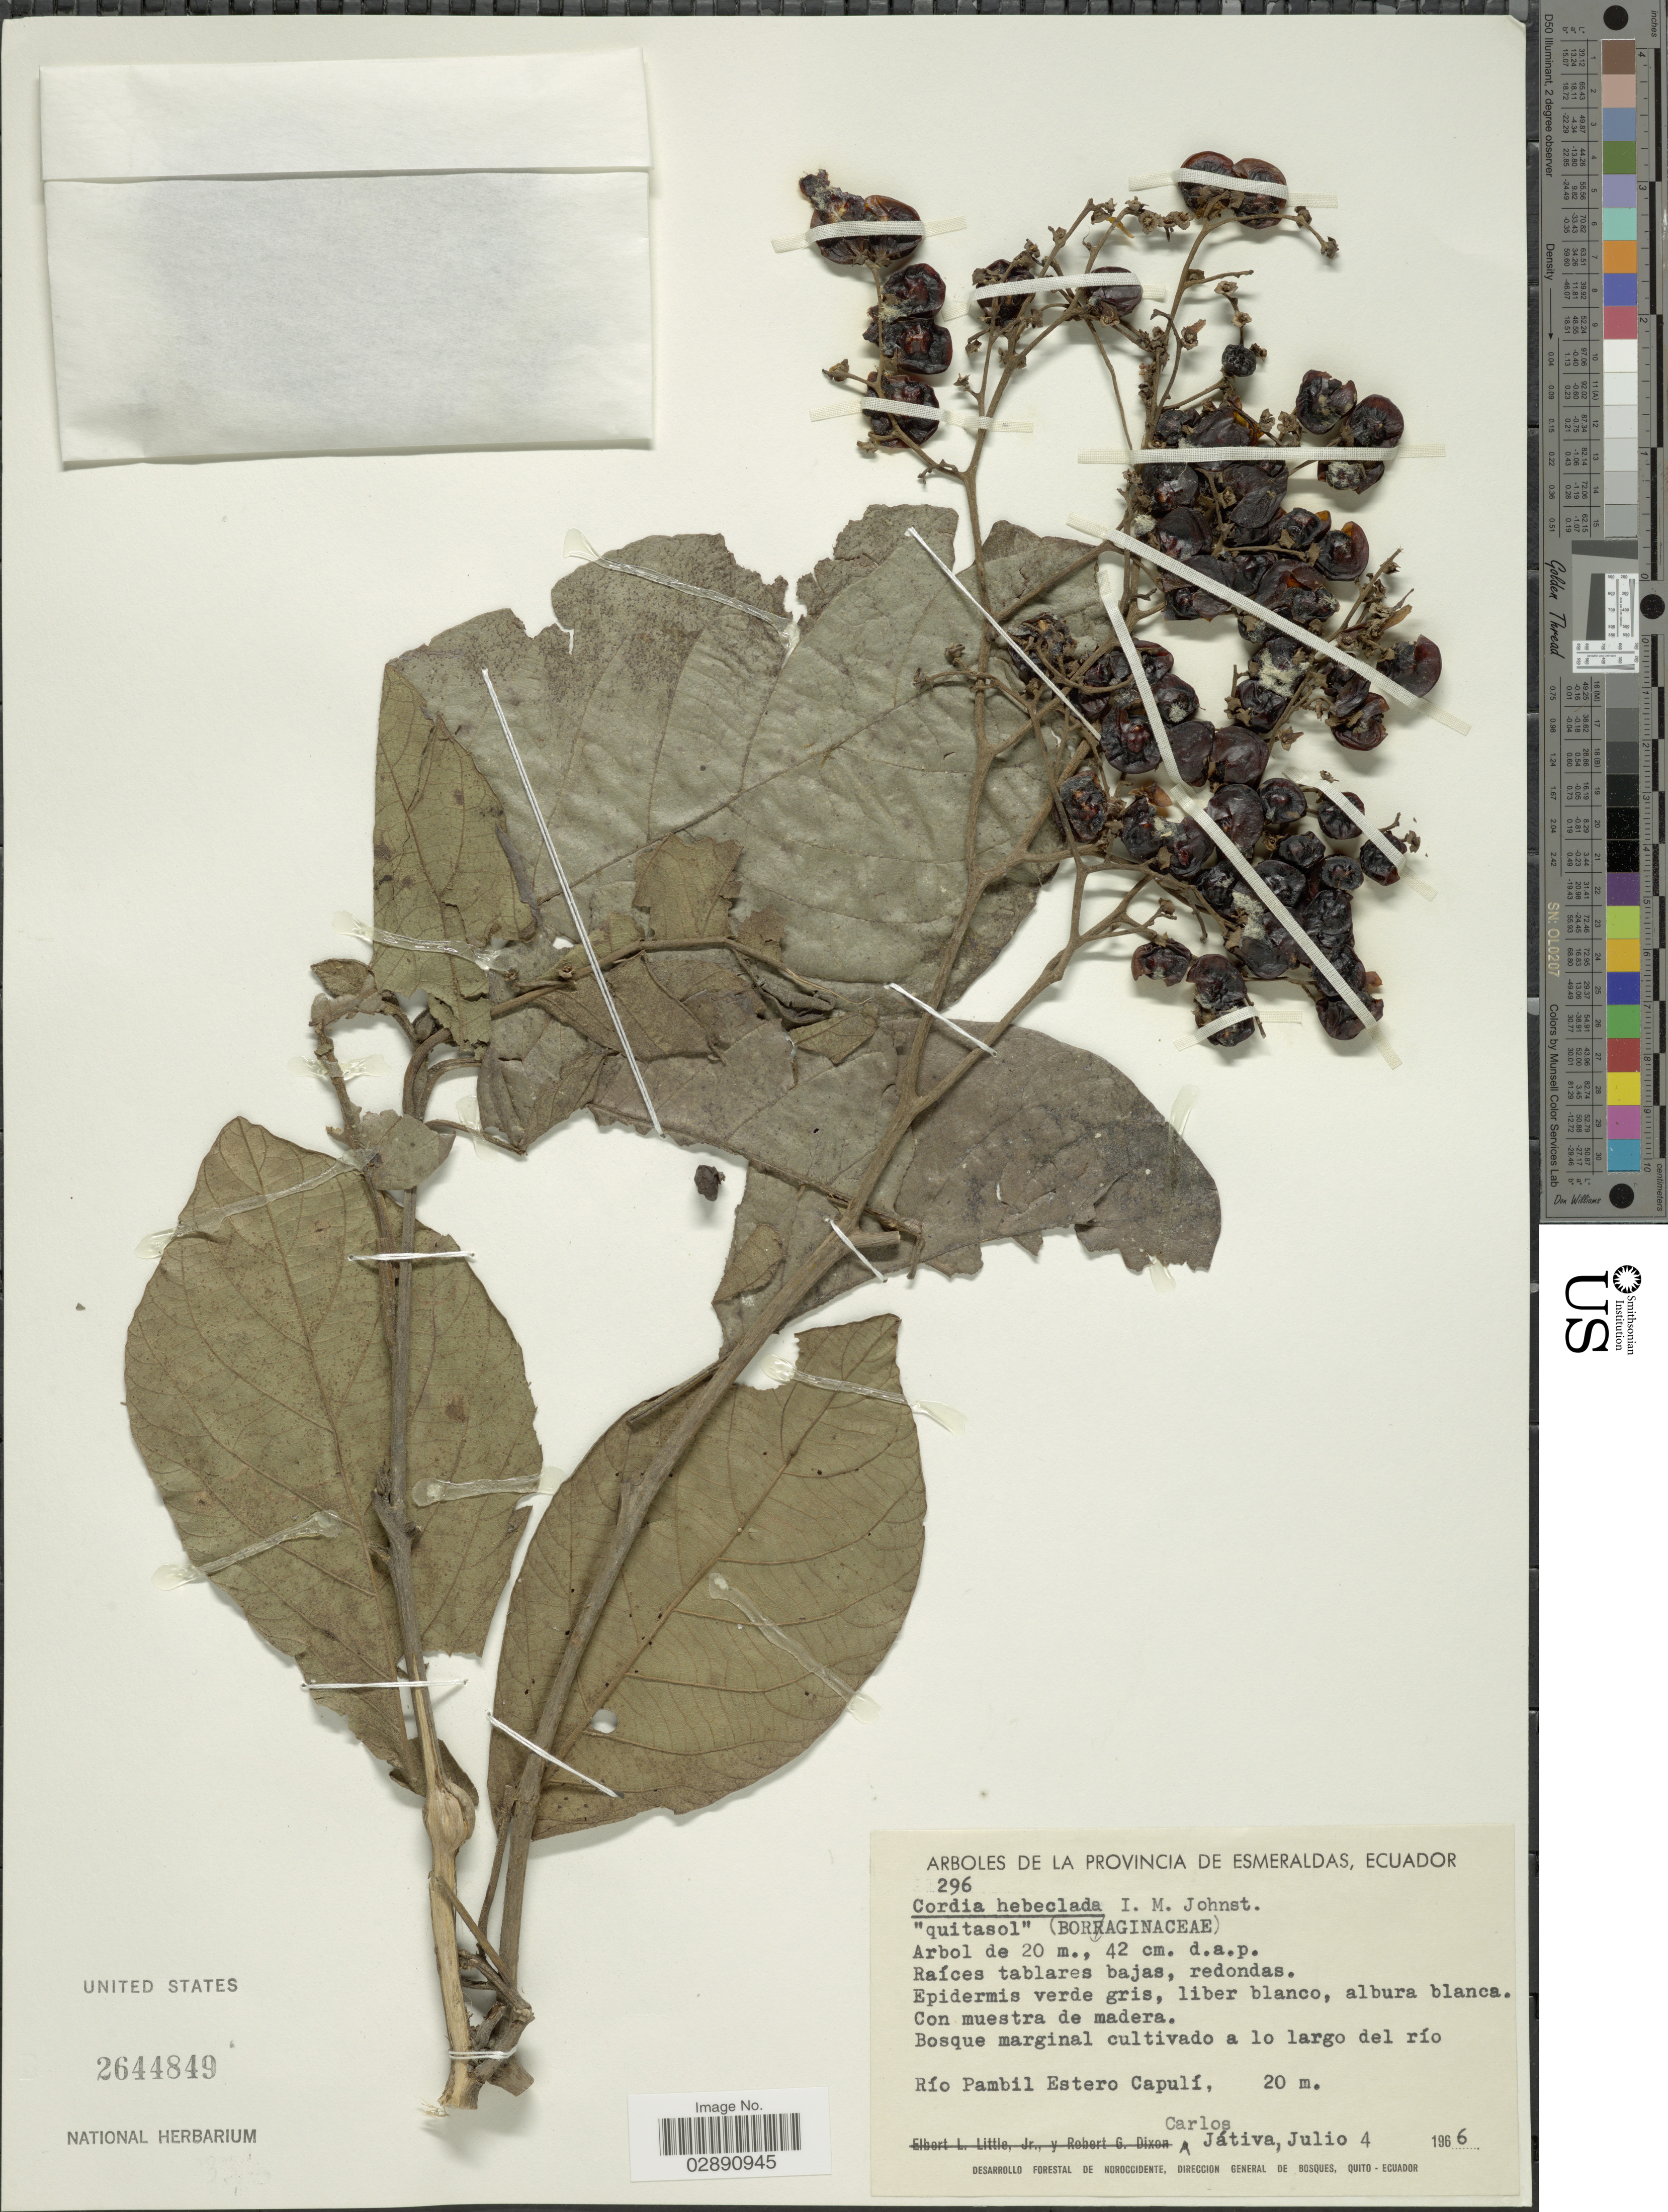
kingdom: Plantae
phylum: Tracheophyta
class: Magnoliopsida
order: Boraginales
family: Cordiaceae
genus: Cordia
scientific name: Cordia hebeclada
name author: I.M. Johnst.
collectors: C. D. Játiva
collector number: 296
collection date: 1966-07-04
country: Ecuador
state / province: Esmeraldas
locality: Río Pambil Estero Capulí.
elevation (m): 20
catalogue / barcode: US 2644849